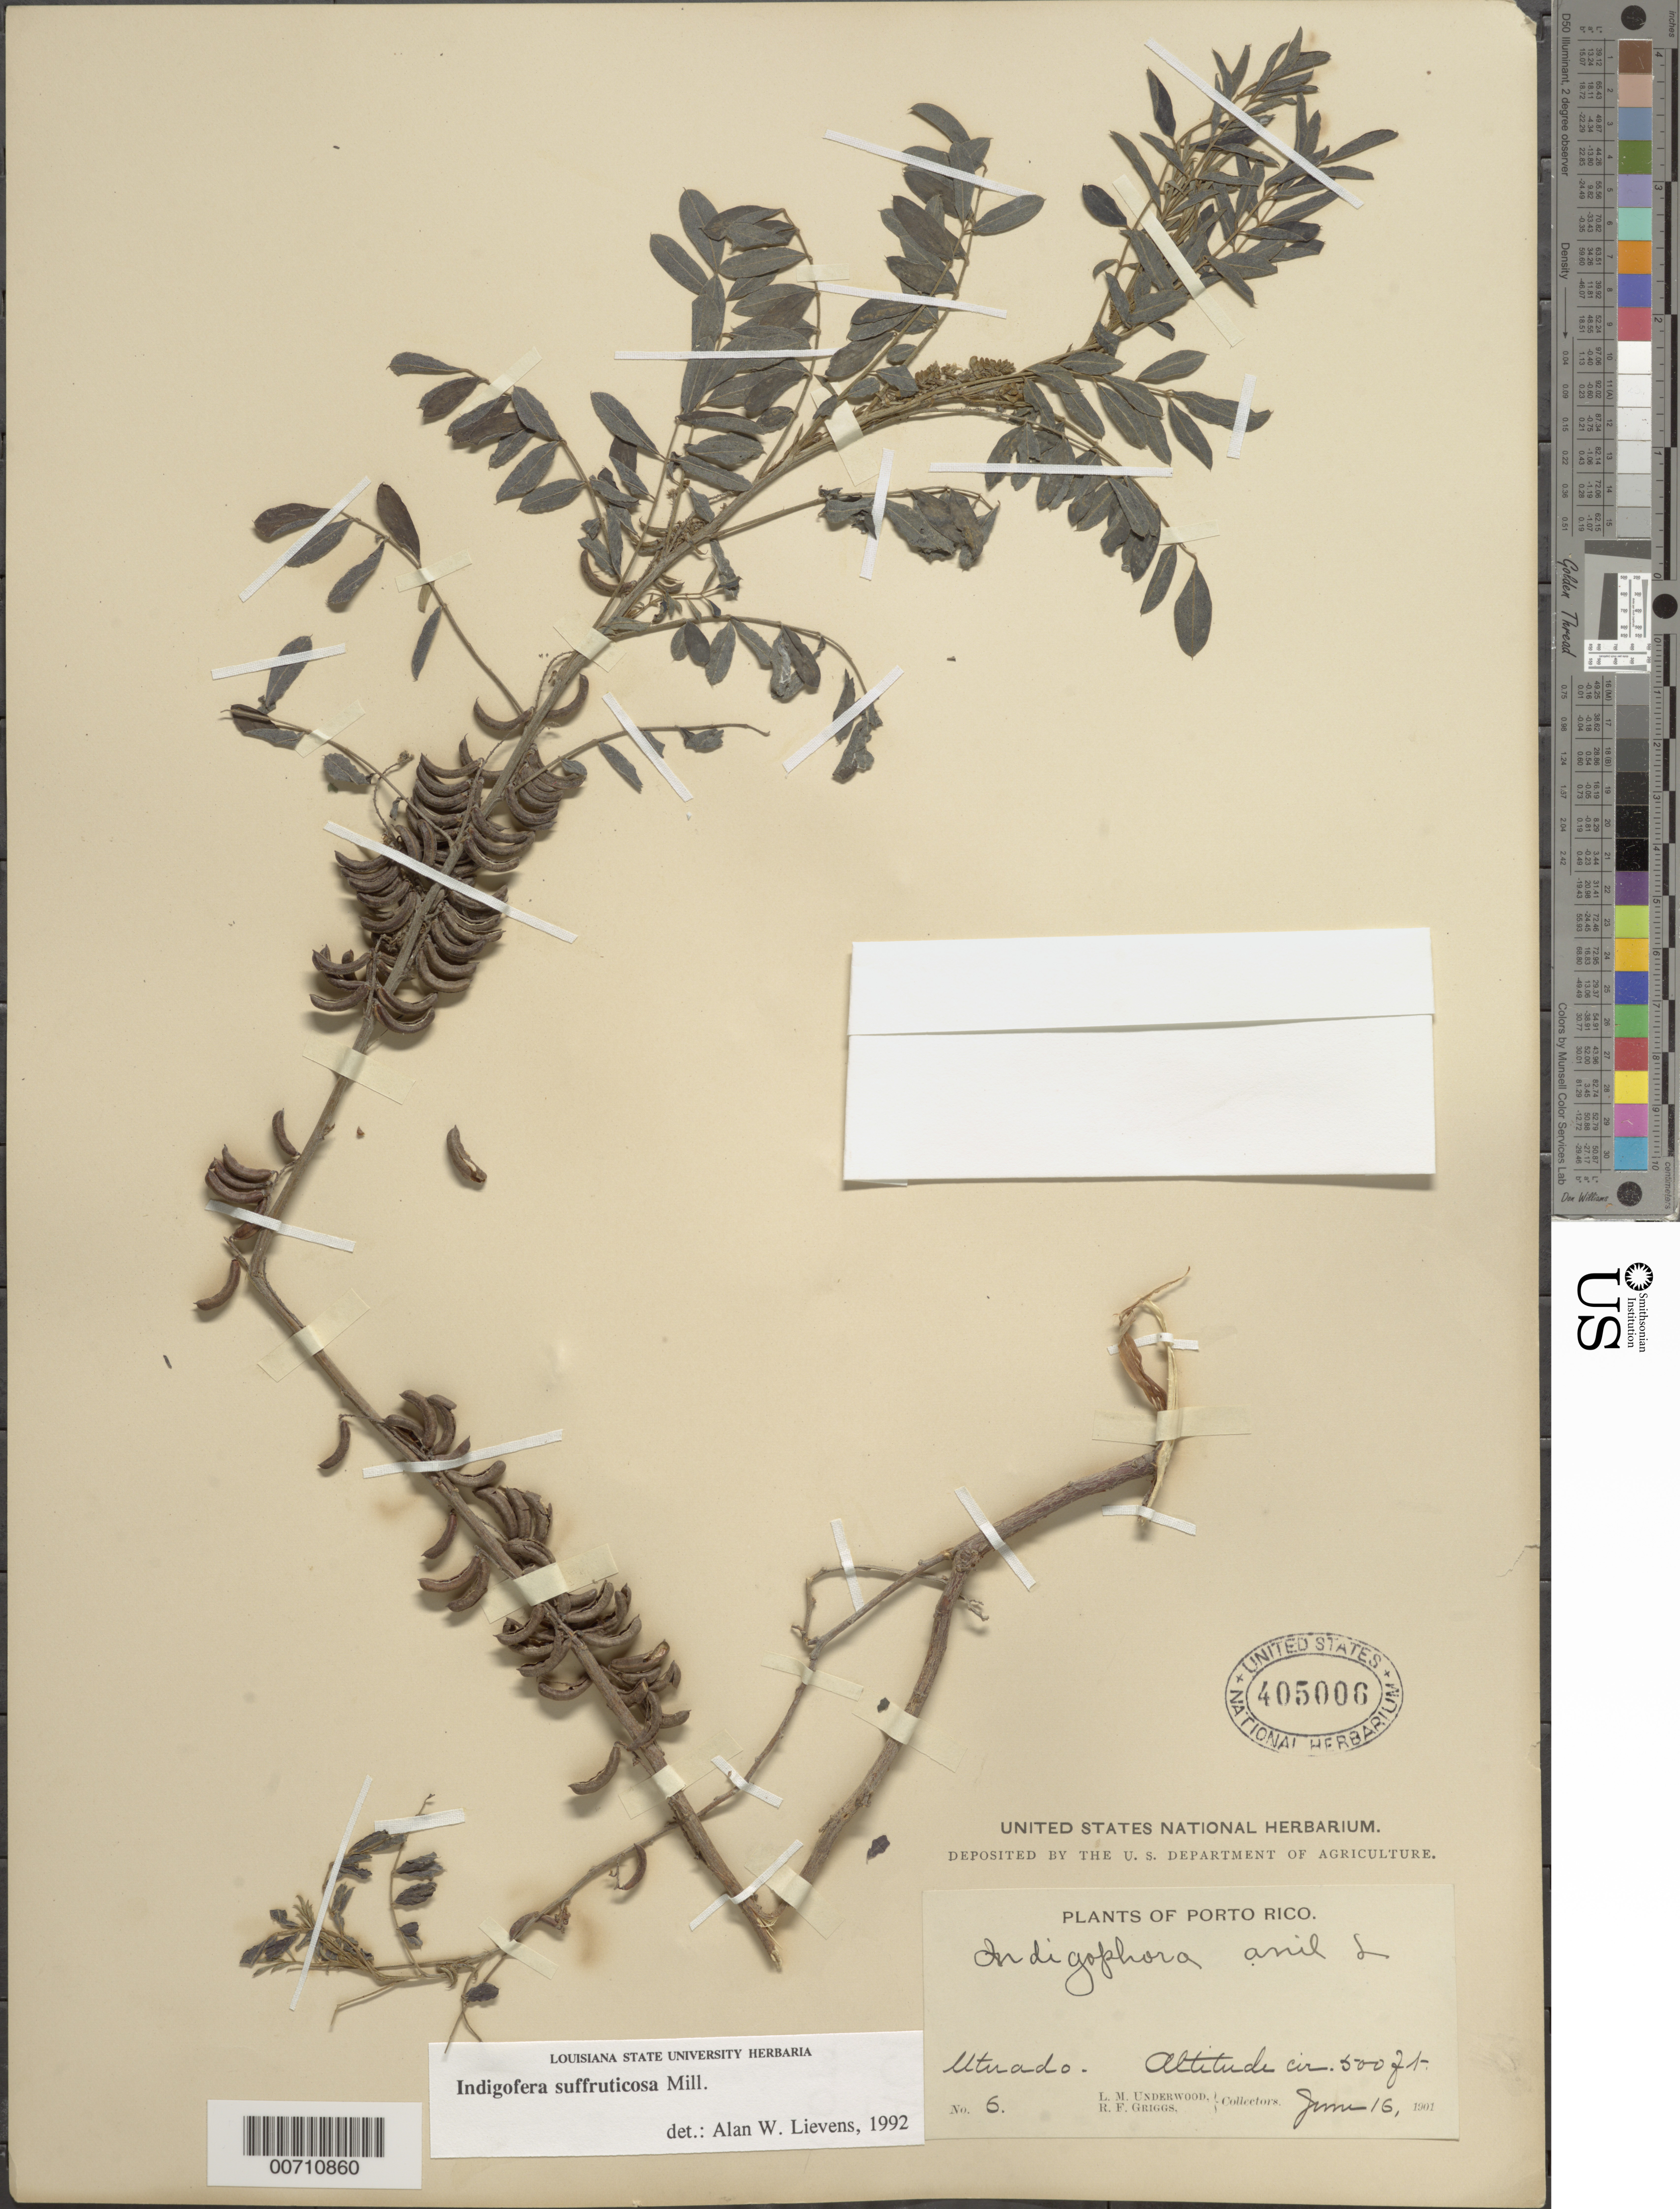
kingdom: Plantae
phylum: Tracheophyta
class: Magnoliopsida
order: Fabales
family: Fabaceae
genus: Indigofera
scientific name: Indigofera suffruticosa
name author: Mill.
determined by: Lievens, A. W., (LSU), Louisiana State University Herbarium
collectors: L. M. Underwood & R. F. Griggs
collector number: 6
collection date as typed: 16 Jun 1901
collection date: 1901-06-16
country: Puerto Rico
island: Greater Antilles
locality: Utuado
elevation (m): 152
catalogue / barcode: US 405006